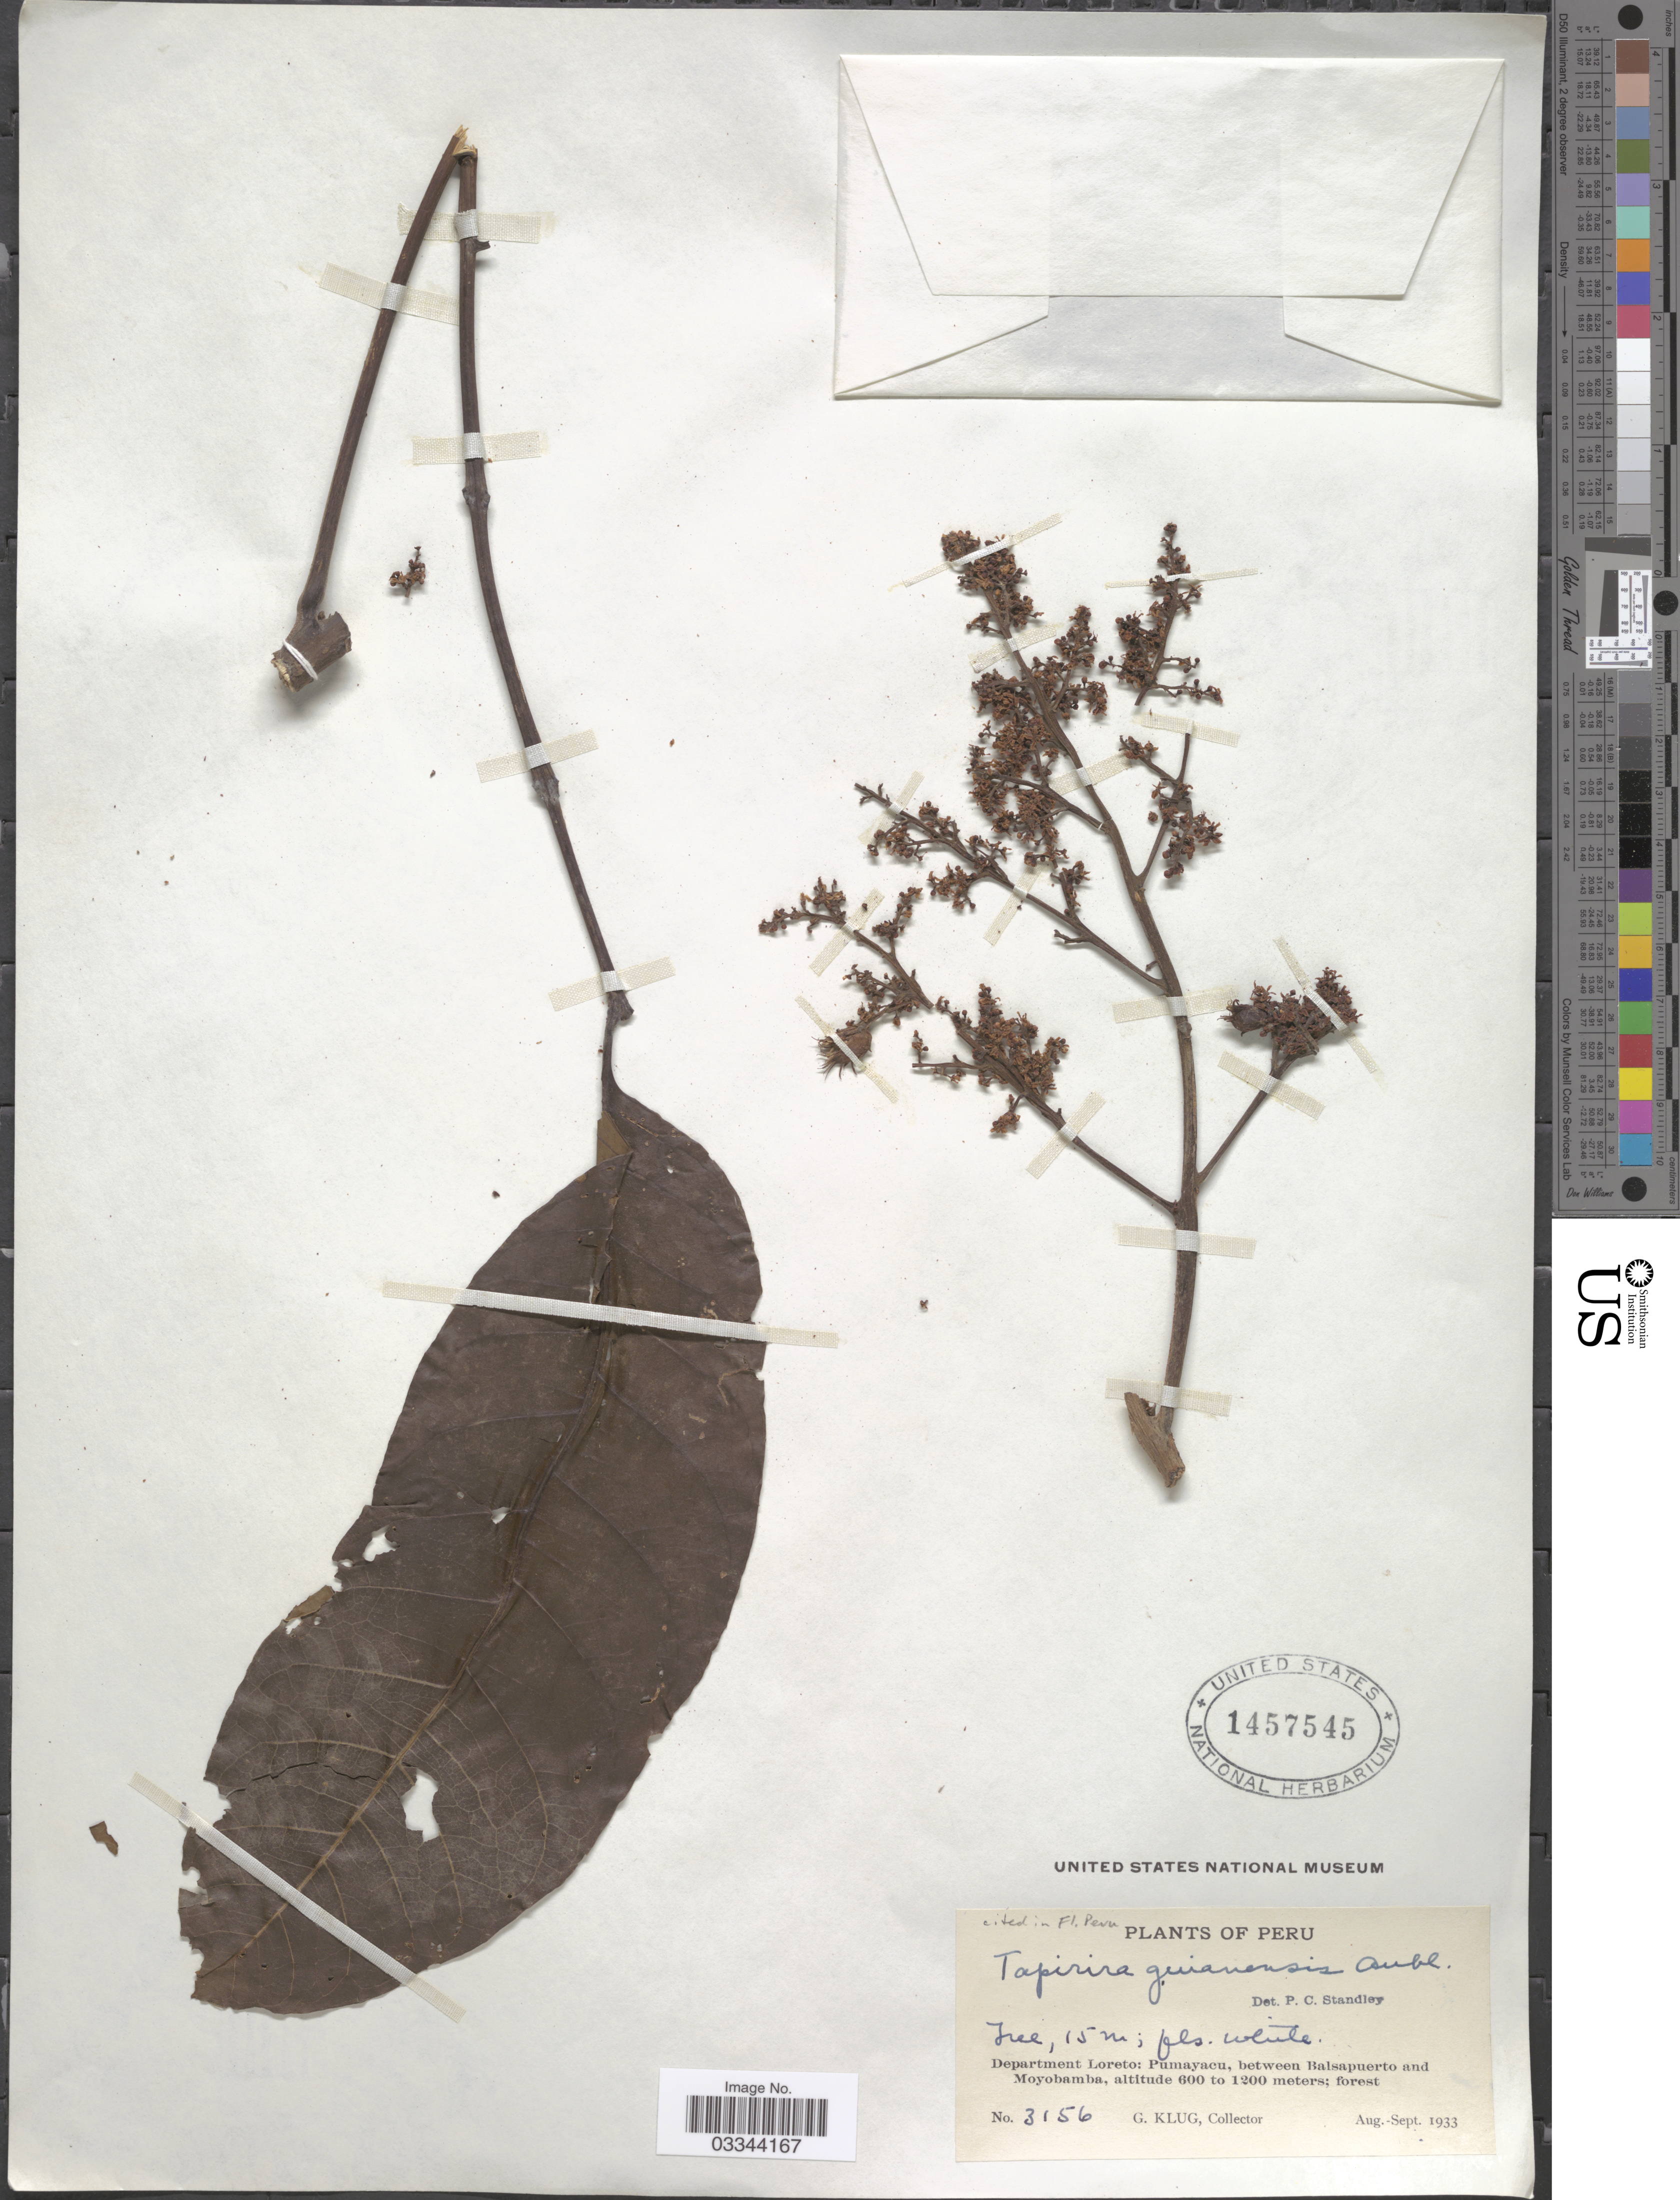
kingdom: Plantae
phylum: Tracheophyta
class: Magnoliopsida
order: Sapindales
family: Anacardiaceae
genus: Tapirira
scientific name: Tapirira guianensis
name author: Aubl.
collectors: G. Klug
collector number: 3156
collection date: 1933-08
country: Peru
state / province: Loreto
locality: Department Loreto: Pumayacu, between Balsapuerto and Moyobamba.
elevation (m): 600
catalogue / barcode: US 1457545